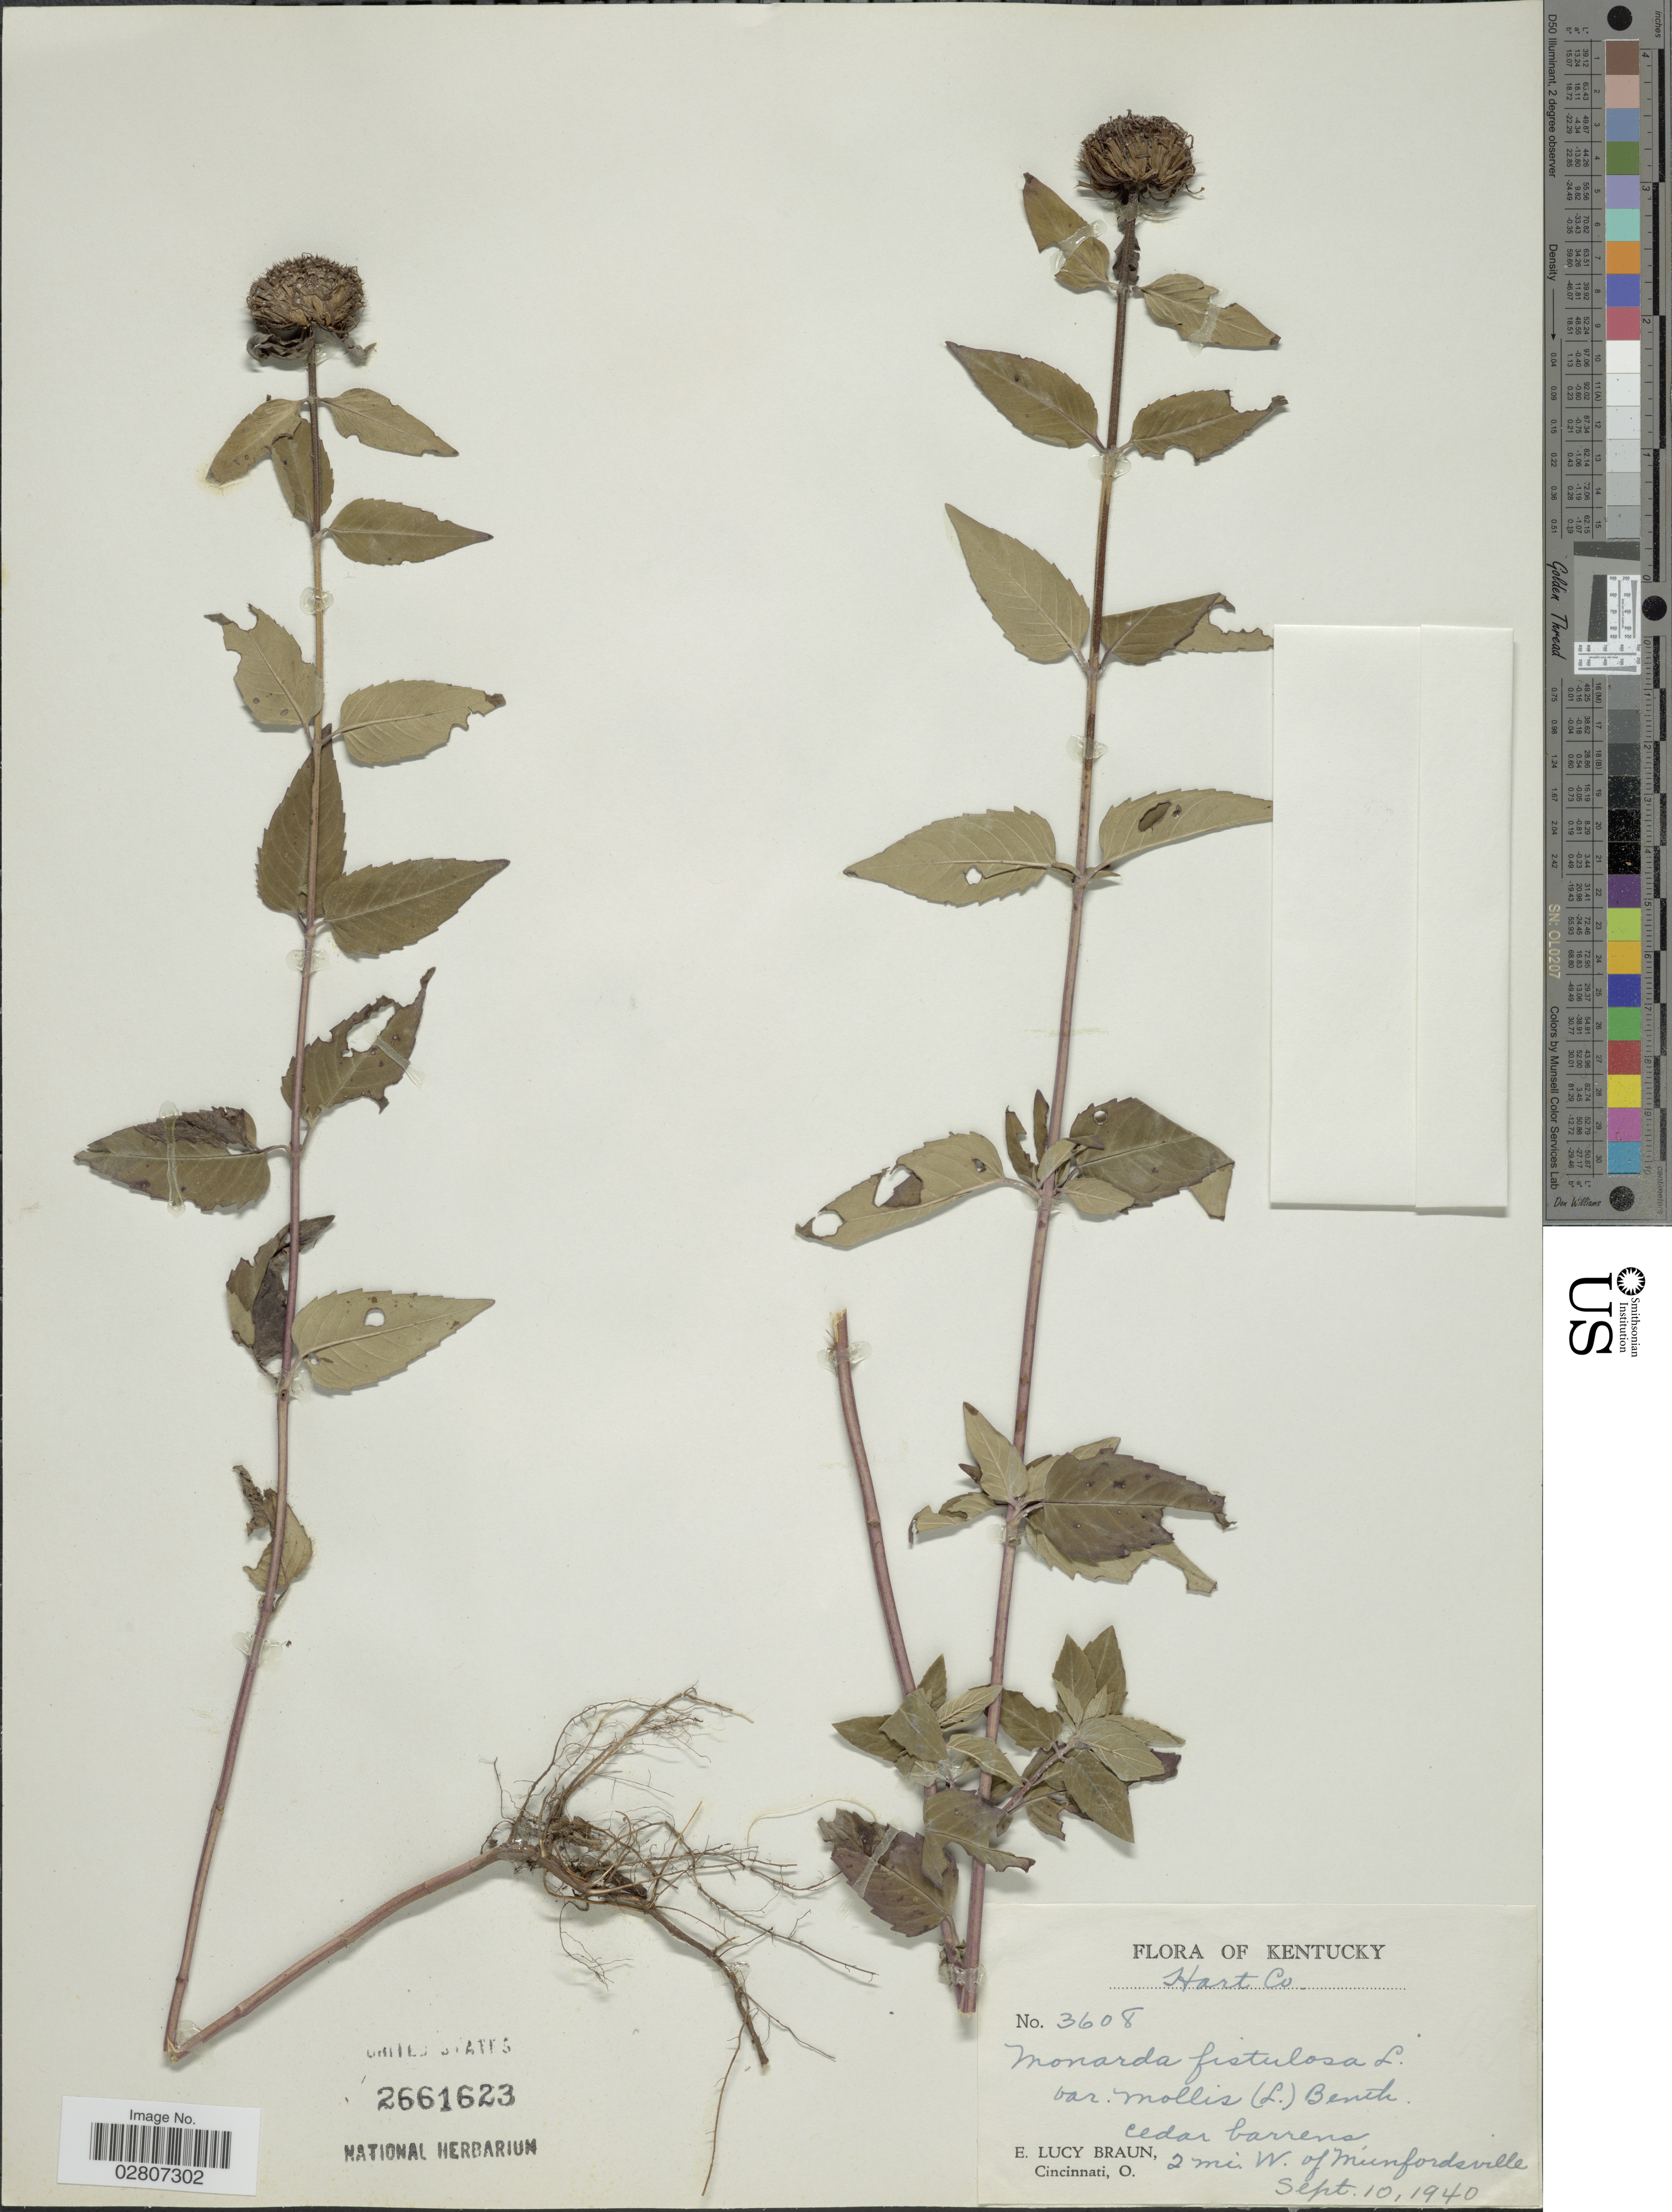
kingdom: Plantae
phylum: Tracheophyta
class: Magnoliopsida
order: Lamiales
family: Lamiaceae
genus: Monarda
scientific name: Monarda fistulosa var. mollis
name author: (L.) L.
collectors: E. L. Braun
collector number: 3608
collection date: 1940-09-10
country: United States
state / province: Kentucky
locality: Hart Co. Cedar barrens, 2 mi. W. of Mienfordsville.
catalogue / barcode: US 2661623